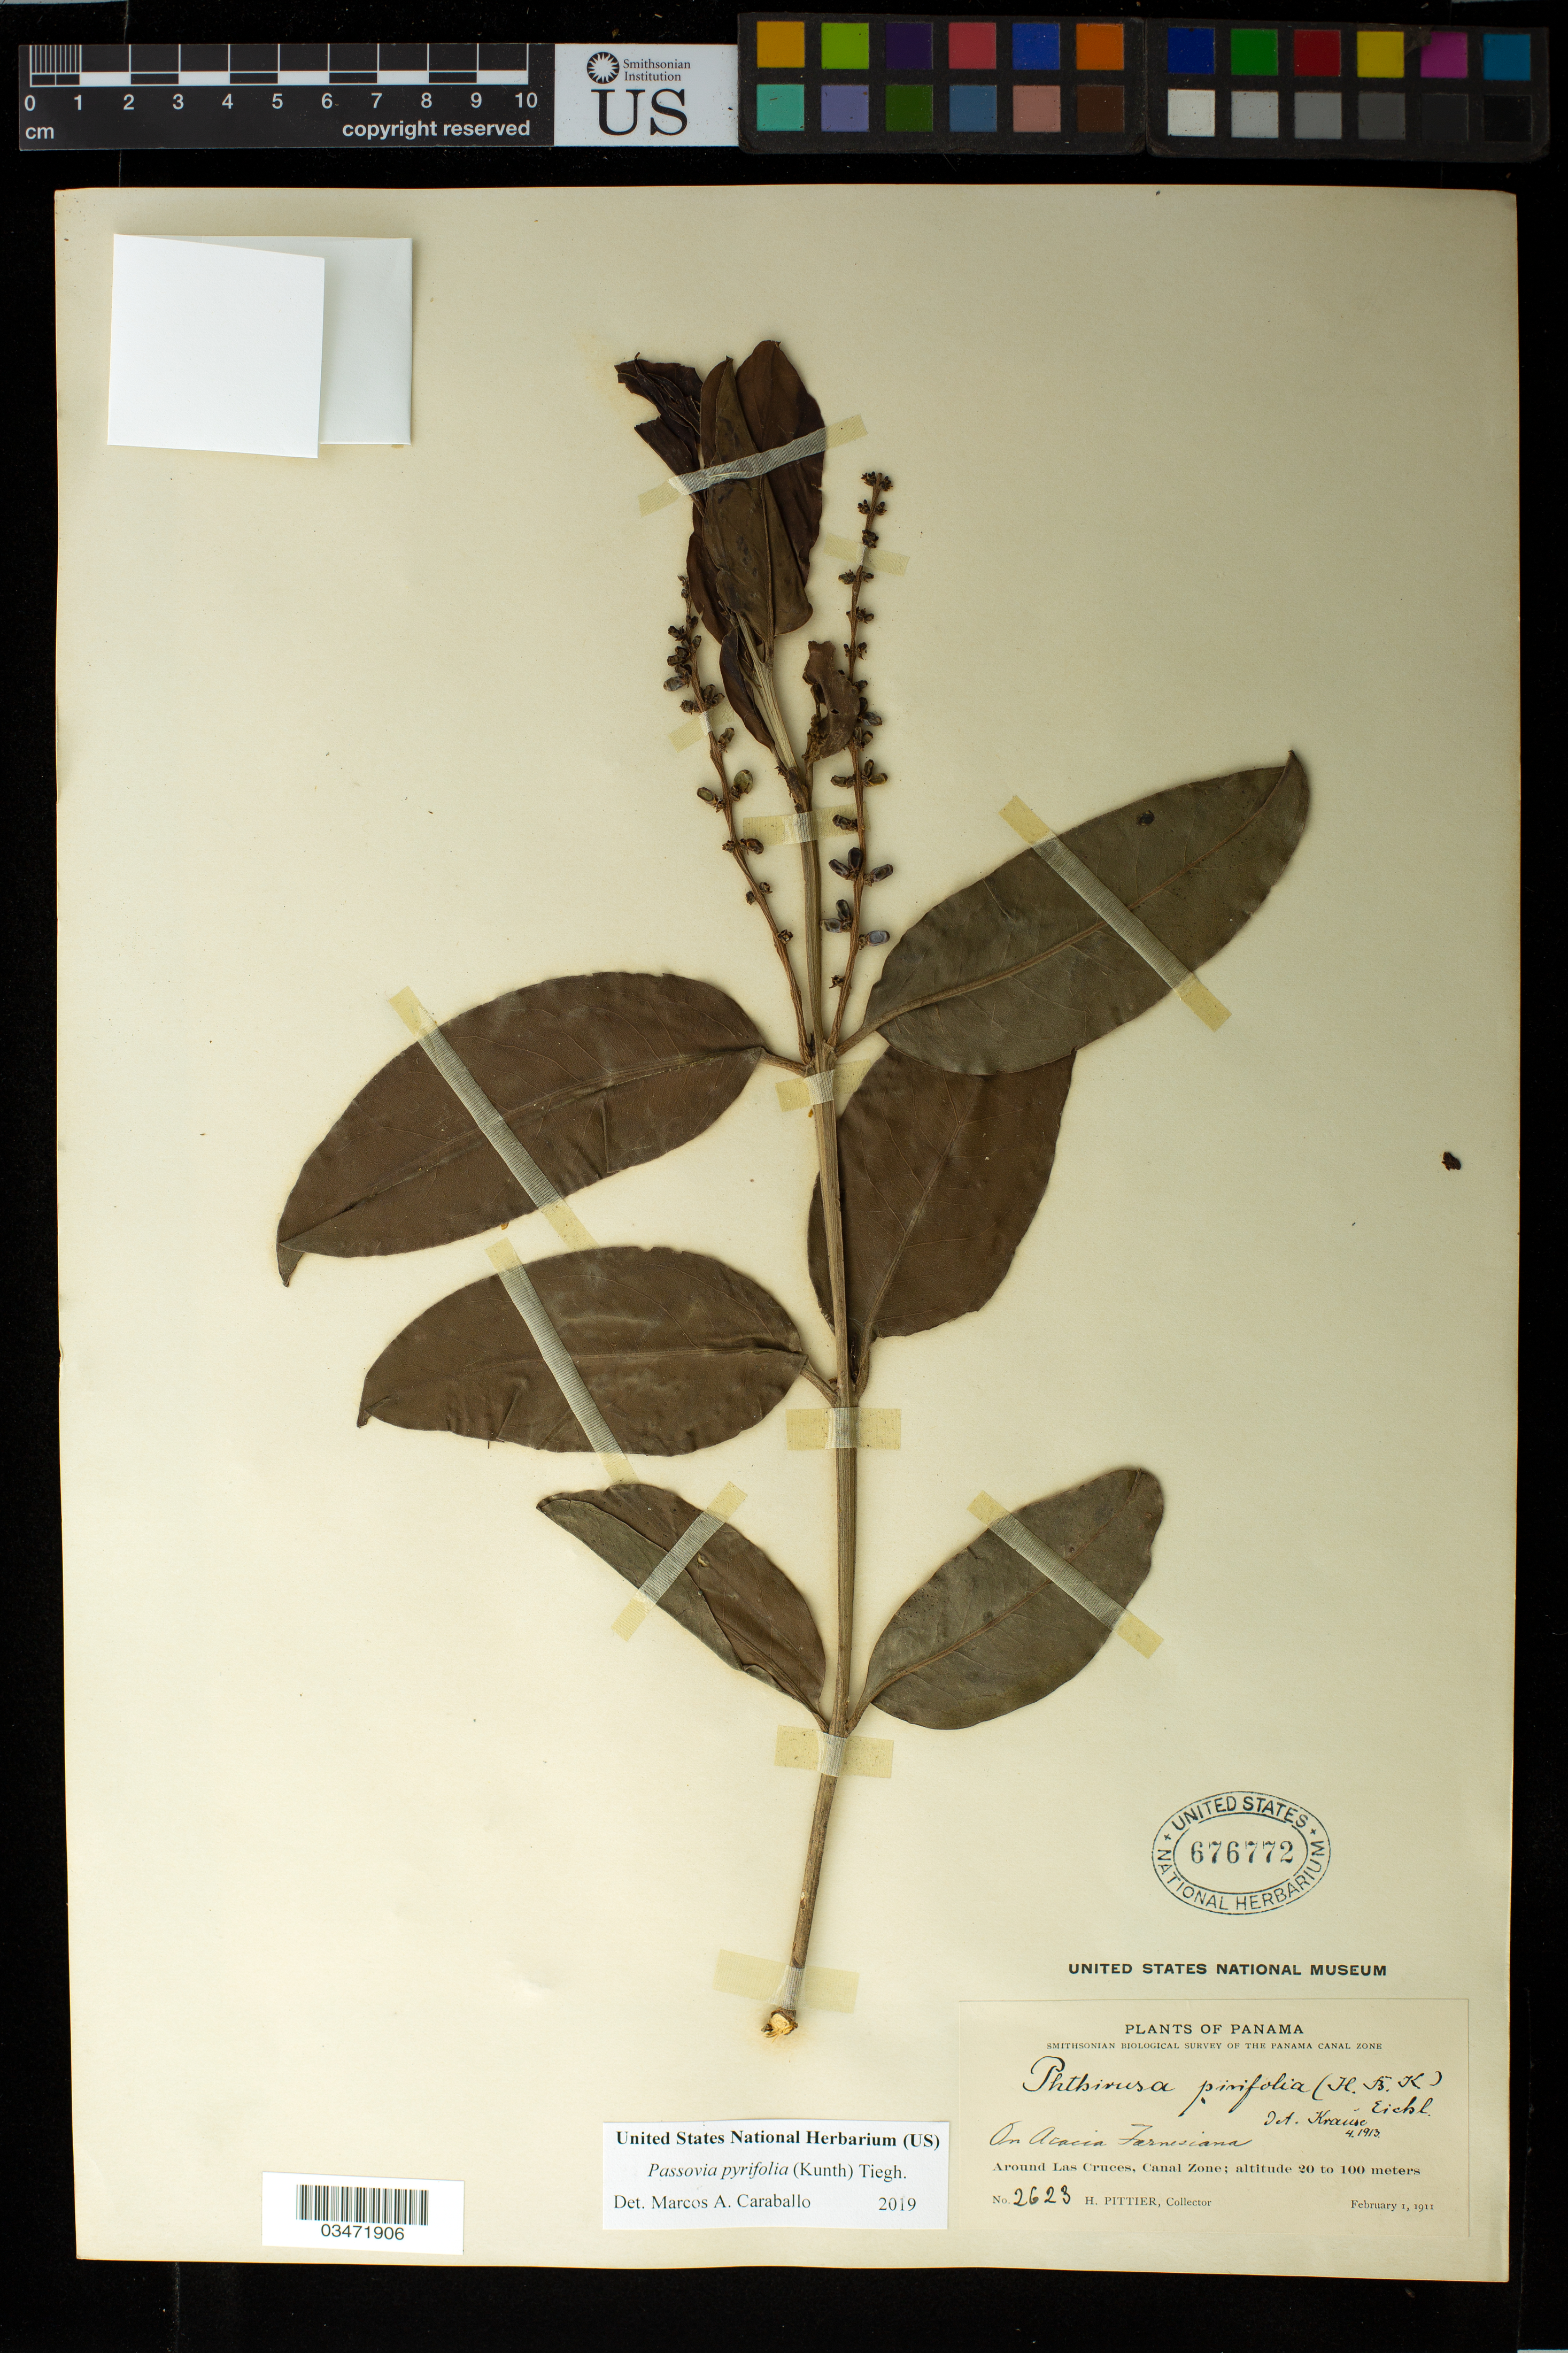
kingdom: Plantae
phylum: Tracheophyta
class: Magnoliopsida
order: Santalales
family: Loranthaceae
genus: Passovia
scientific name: Passovia pyrifolia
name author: (Kunth) Tiegh.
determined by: Caraballo-Ortiz, Marcos A., (MISS), University of Mississippi (UNITED STATES)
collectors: H. F. Pittier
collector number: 2623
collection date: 1911-02-01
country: Panama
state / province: Colón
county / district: Canal Zone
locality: Las Cruces, around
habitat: On Acacia farnesiana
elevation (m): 20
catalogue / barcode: US 676772